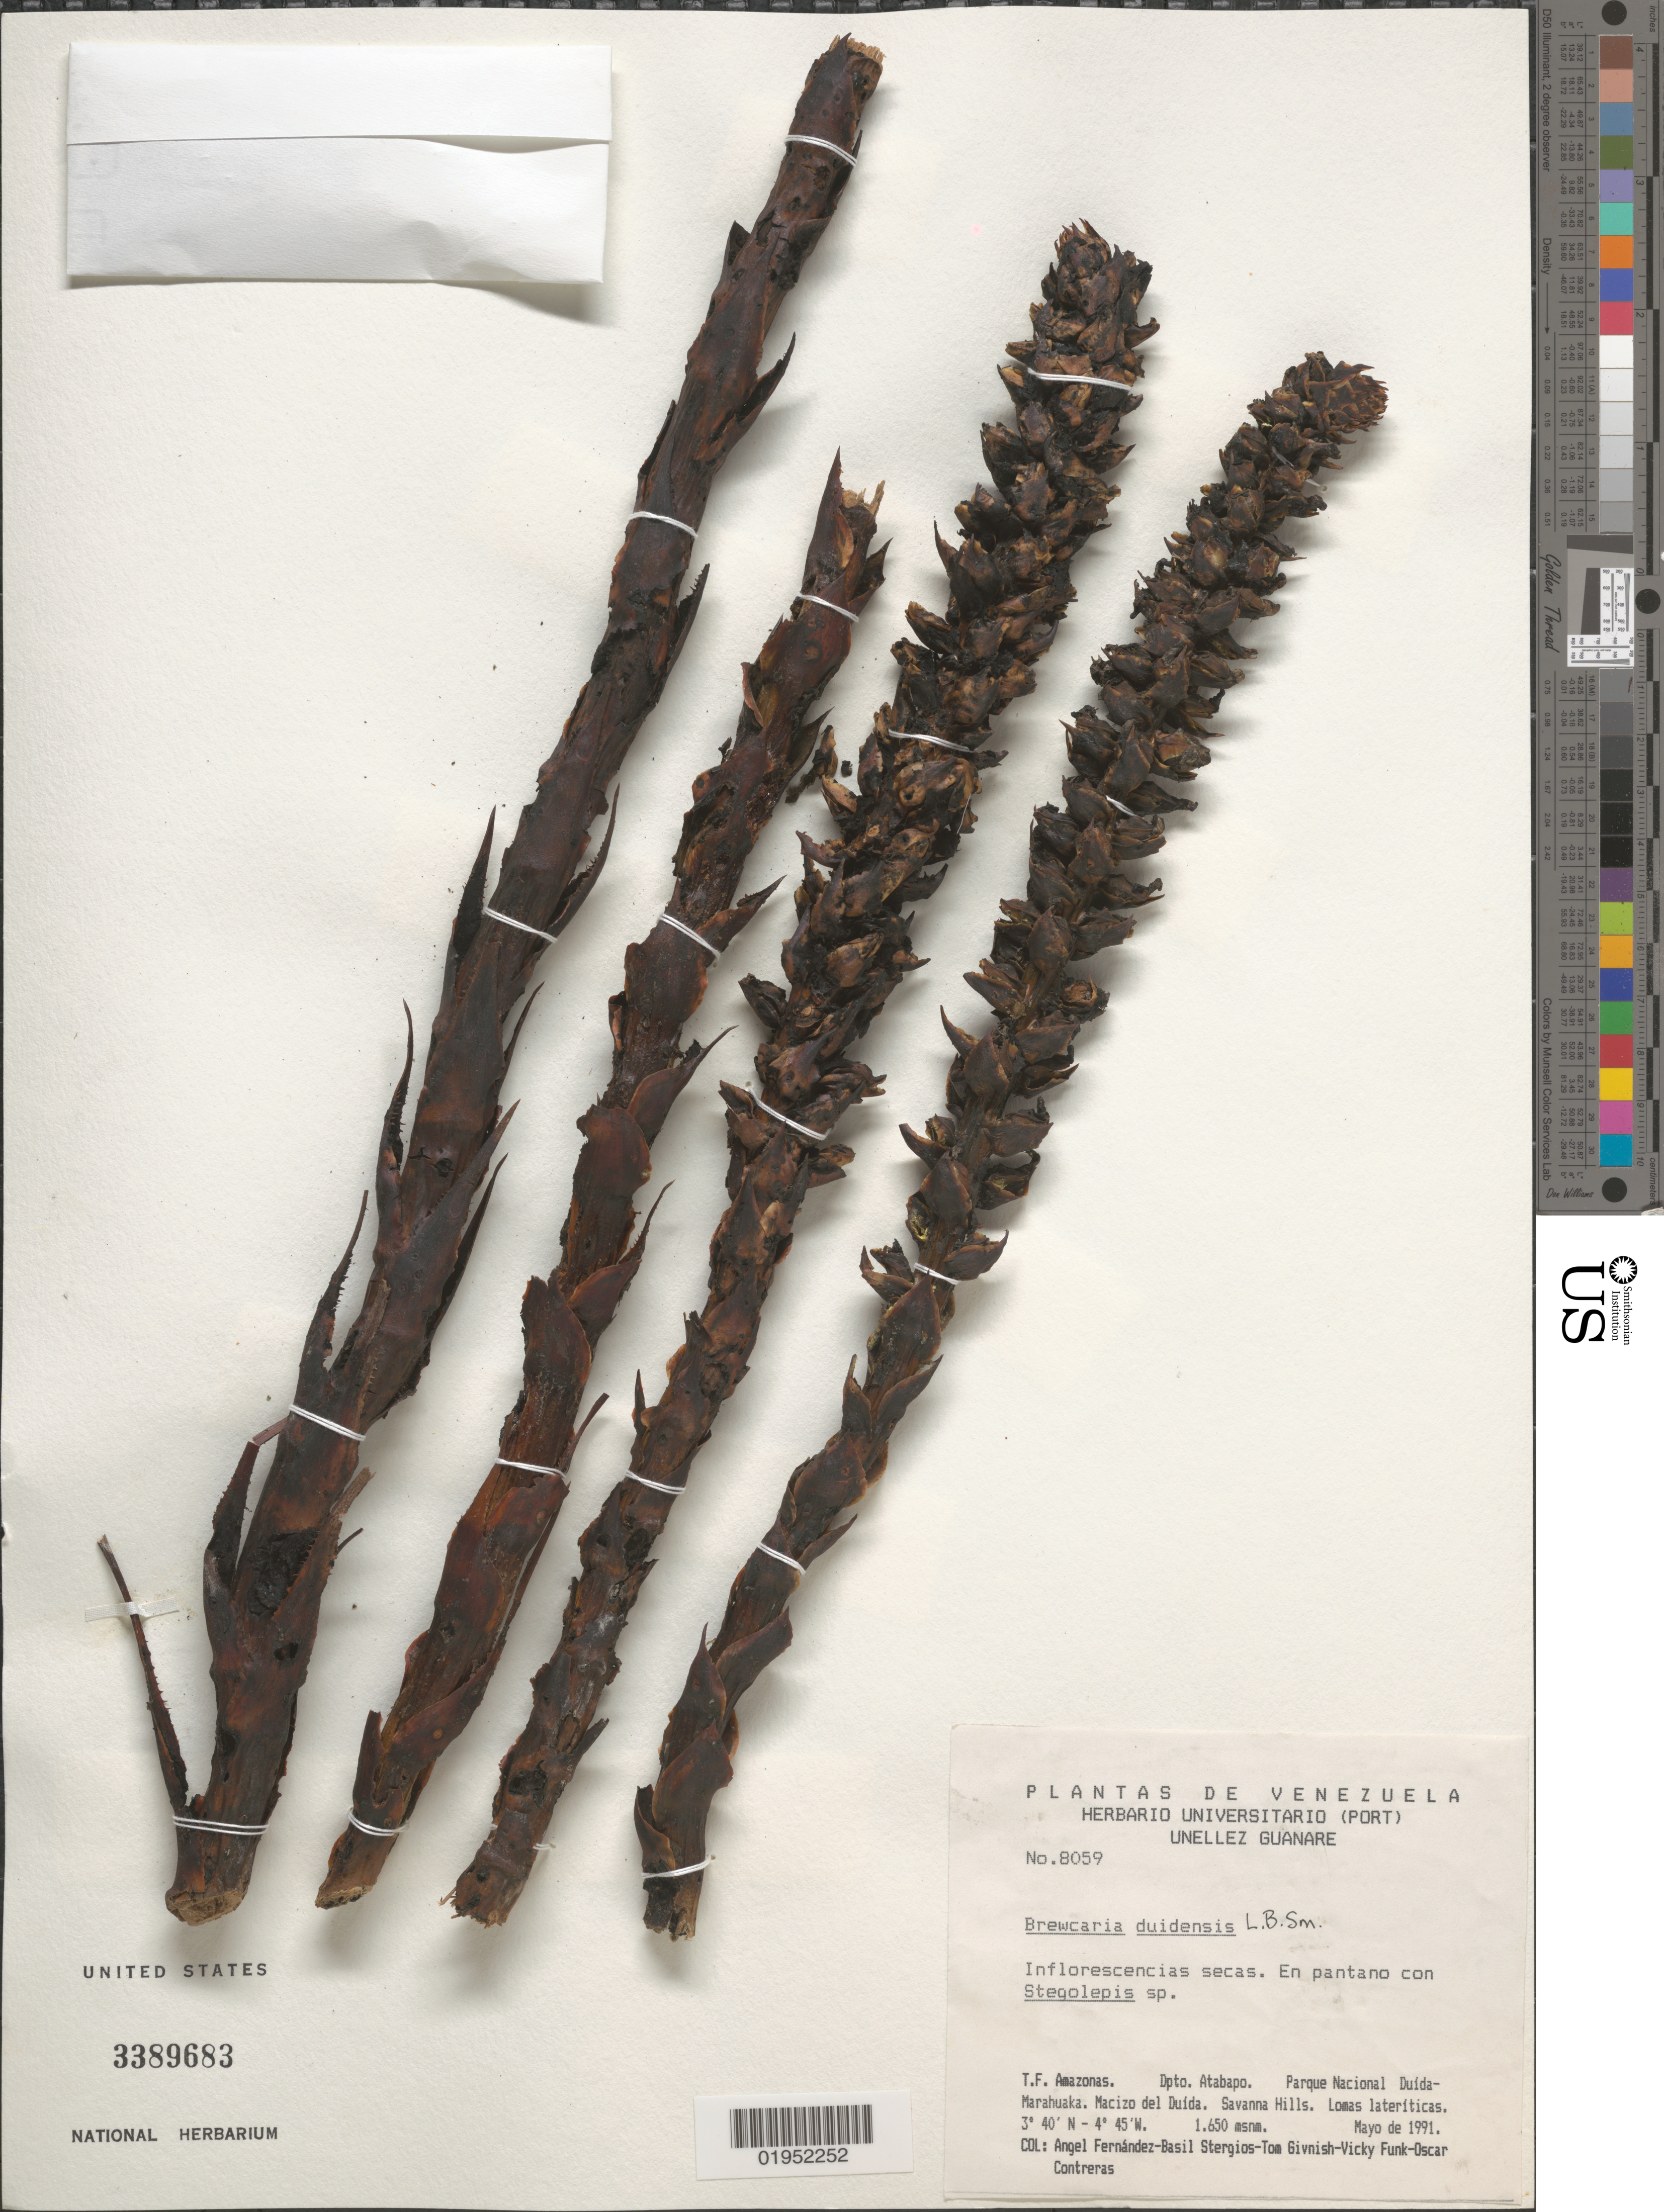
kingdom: Plantae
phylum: Tracheophyta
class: Liliopsida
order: Poales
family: Bromeliaceae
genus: Brewcaria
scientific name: Brewcaria duidensis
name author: L.B. Sm.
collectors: A. Fernández, B. G. Stergios, T. J. Givnish, V. Funk & O. Contreras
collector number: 8059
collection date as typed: Apr 1991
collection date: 1991-04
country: Venezuela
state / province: Amazonas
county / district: Atabapo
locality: Parque National Duida-Marahuaka, Macizo del Duida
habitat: Lomas lateriticas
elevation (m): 1650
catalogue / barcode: US 3389683